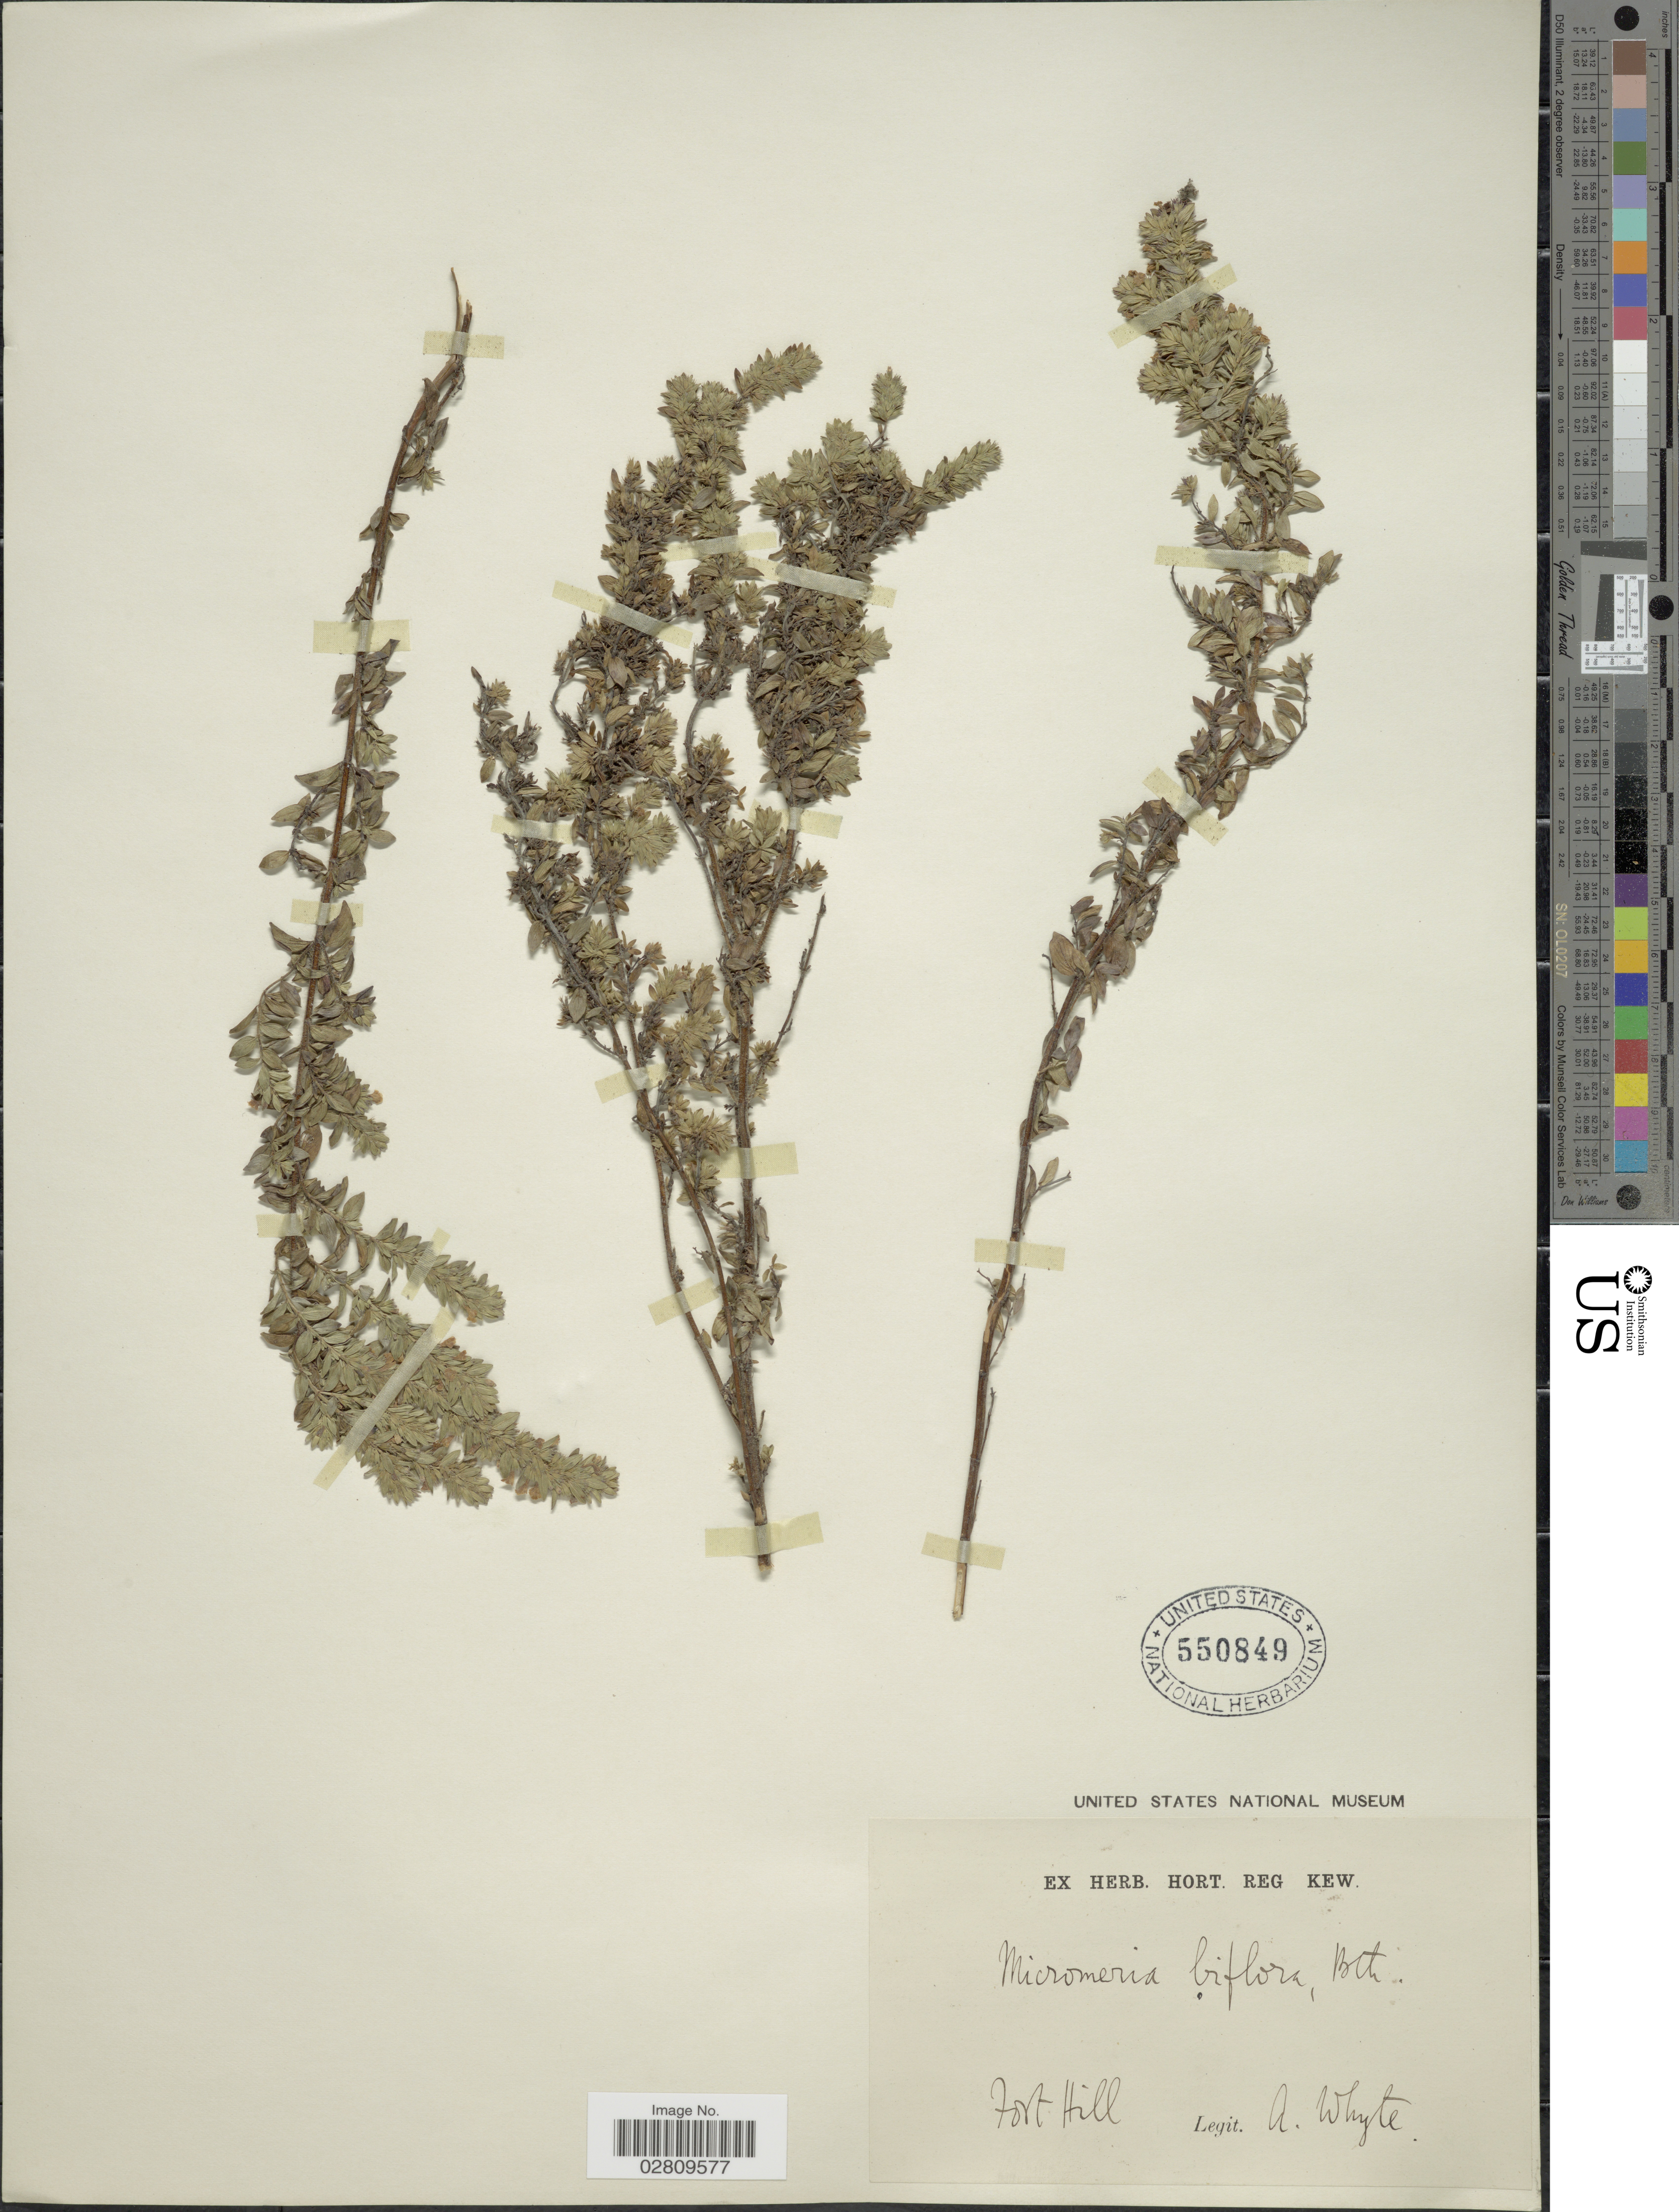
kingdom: Plantae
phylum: Tracheophyta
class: Magnoliopsida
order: Lamiales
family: Lamiaceae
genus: Micromeria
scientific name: Micromeria biflora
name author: (Buch.-Ham. ex D. Don) Benth.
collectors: A. Whyte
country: Malawi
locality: Fort Hill.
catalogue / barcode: US 550849